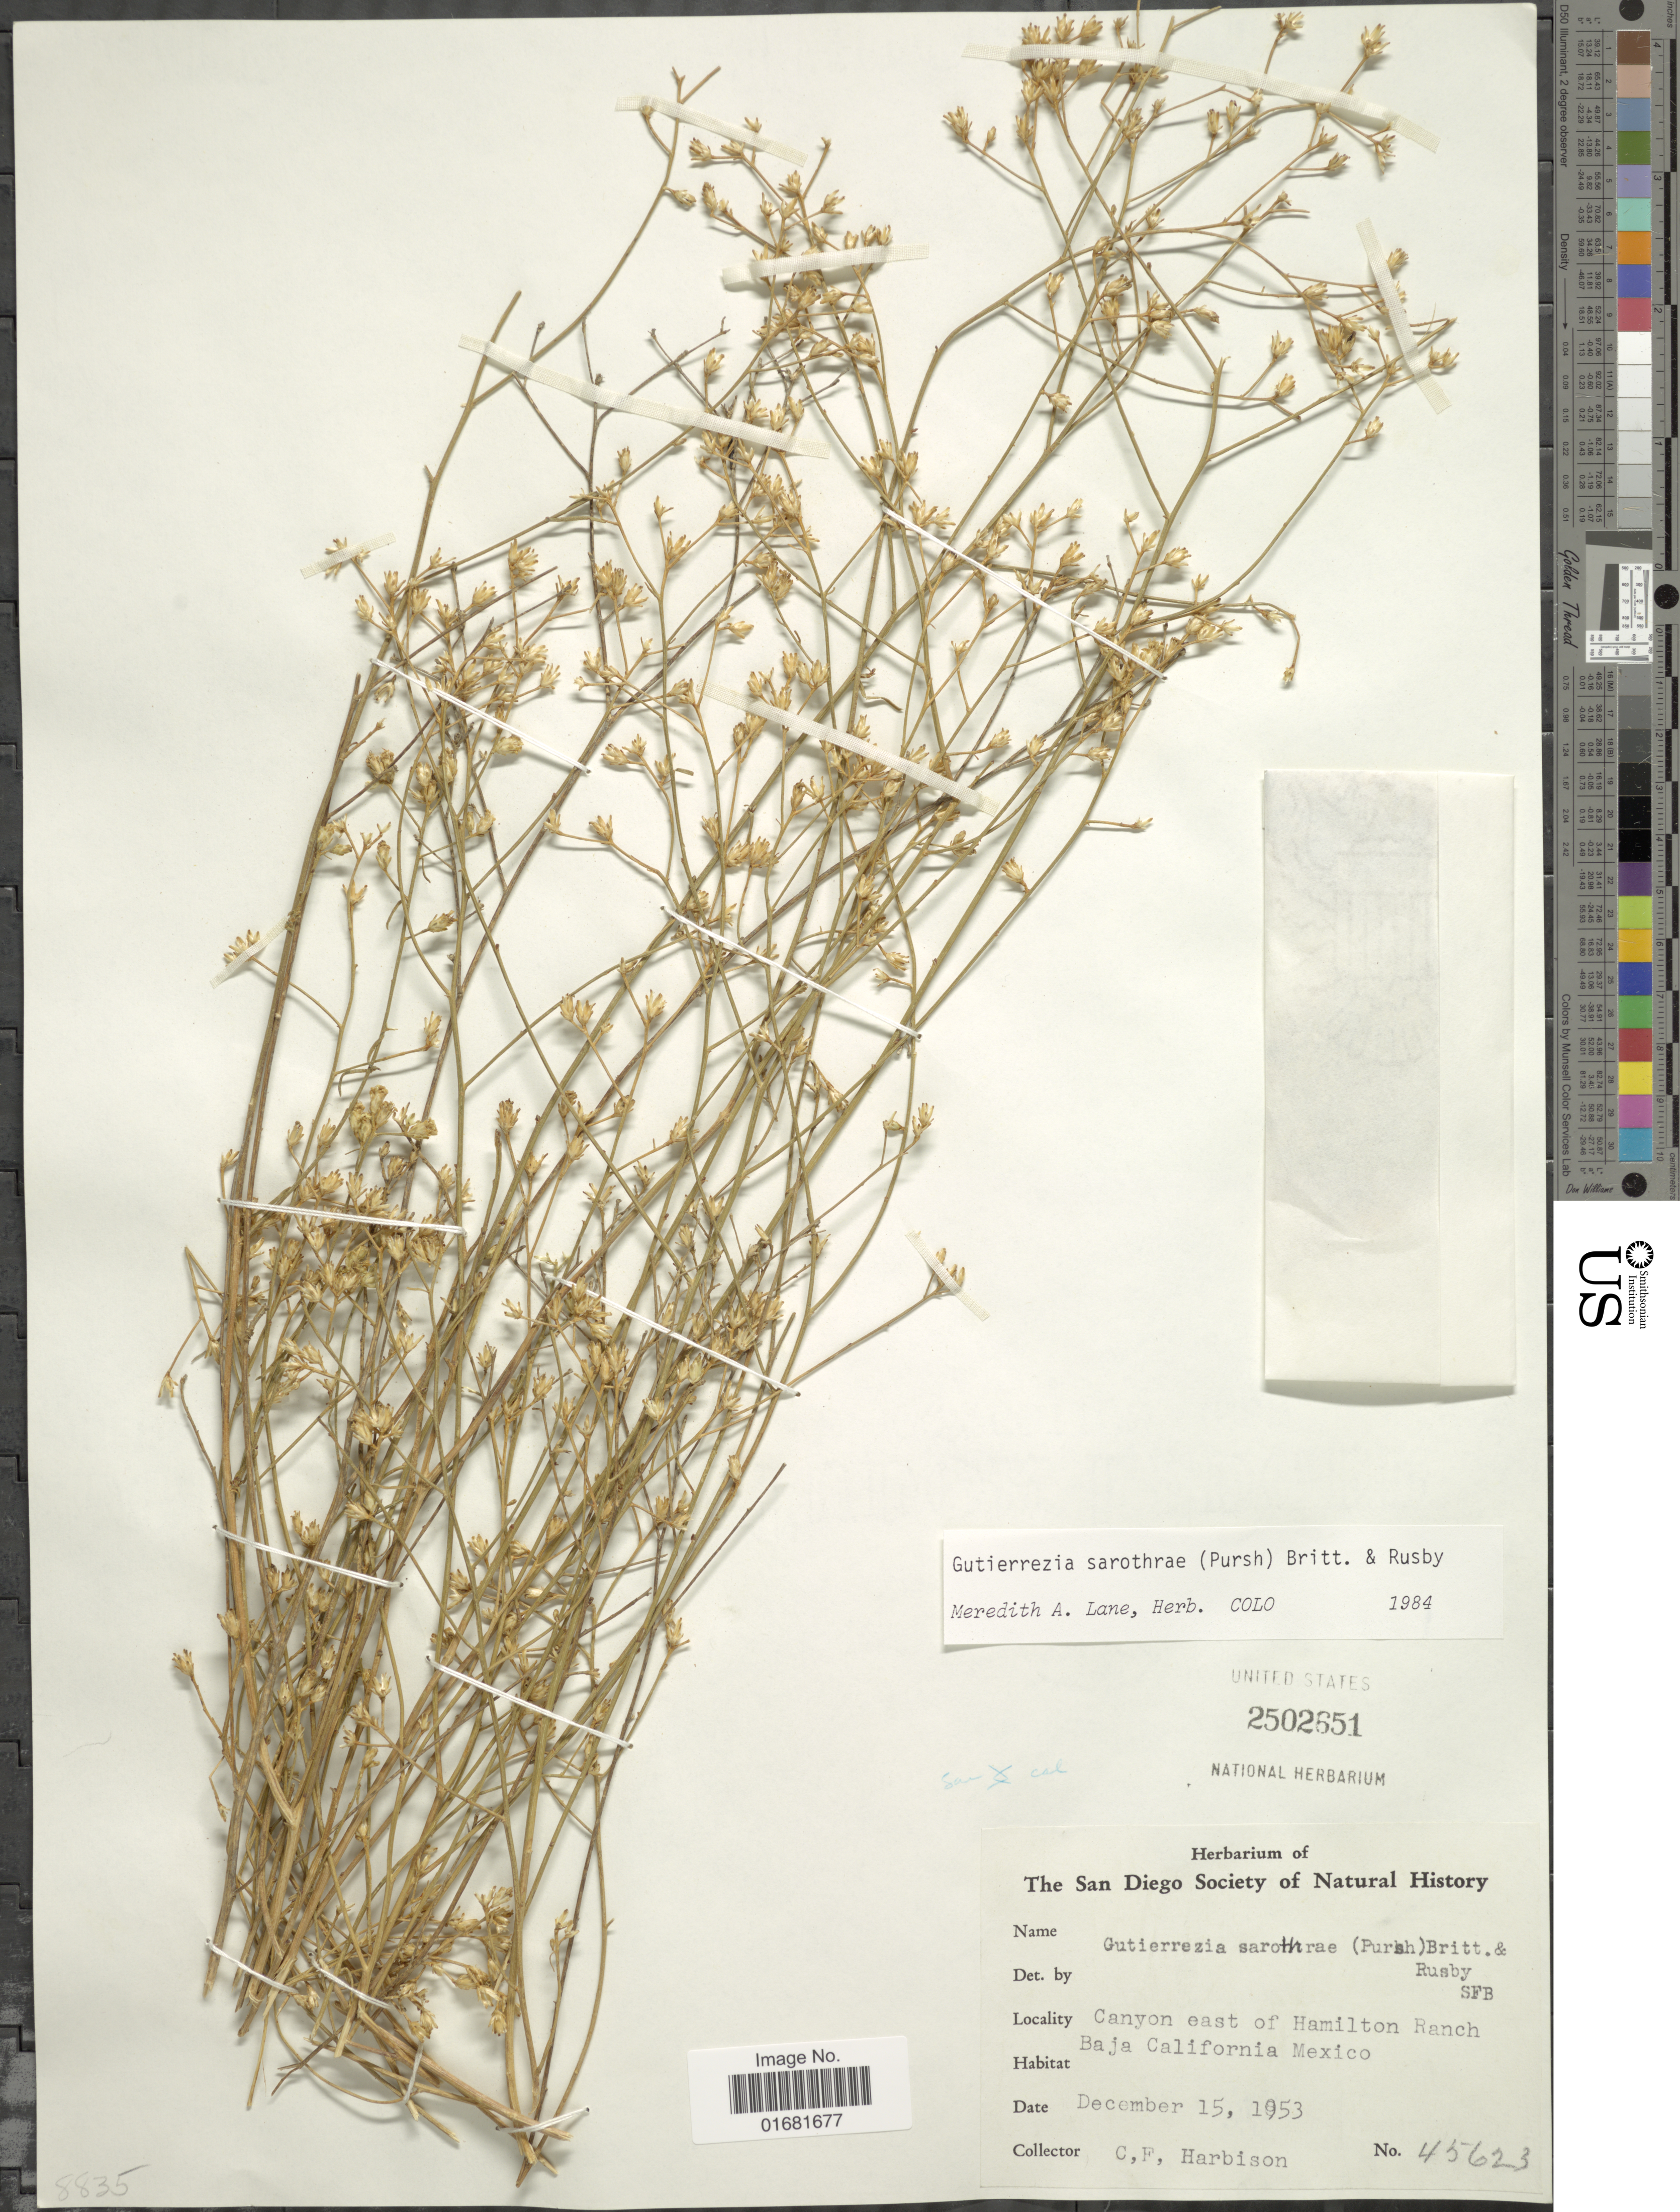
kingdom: Plantae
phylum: Tracheophyta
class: Magnoliopsida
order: Asterales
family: Asteraceae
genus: Gutierrezia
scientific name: Gutierrezia sarothrae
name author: (Pursh) Britton & Rusby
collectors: C. F. Harbison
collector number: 45623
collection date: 1953-12-15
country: Mexico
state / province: Baja California Norte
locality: Canyon east of Hamilton Ranch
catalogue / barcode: US 2502651